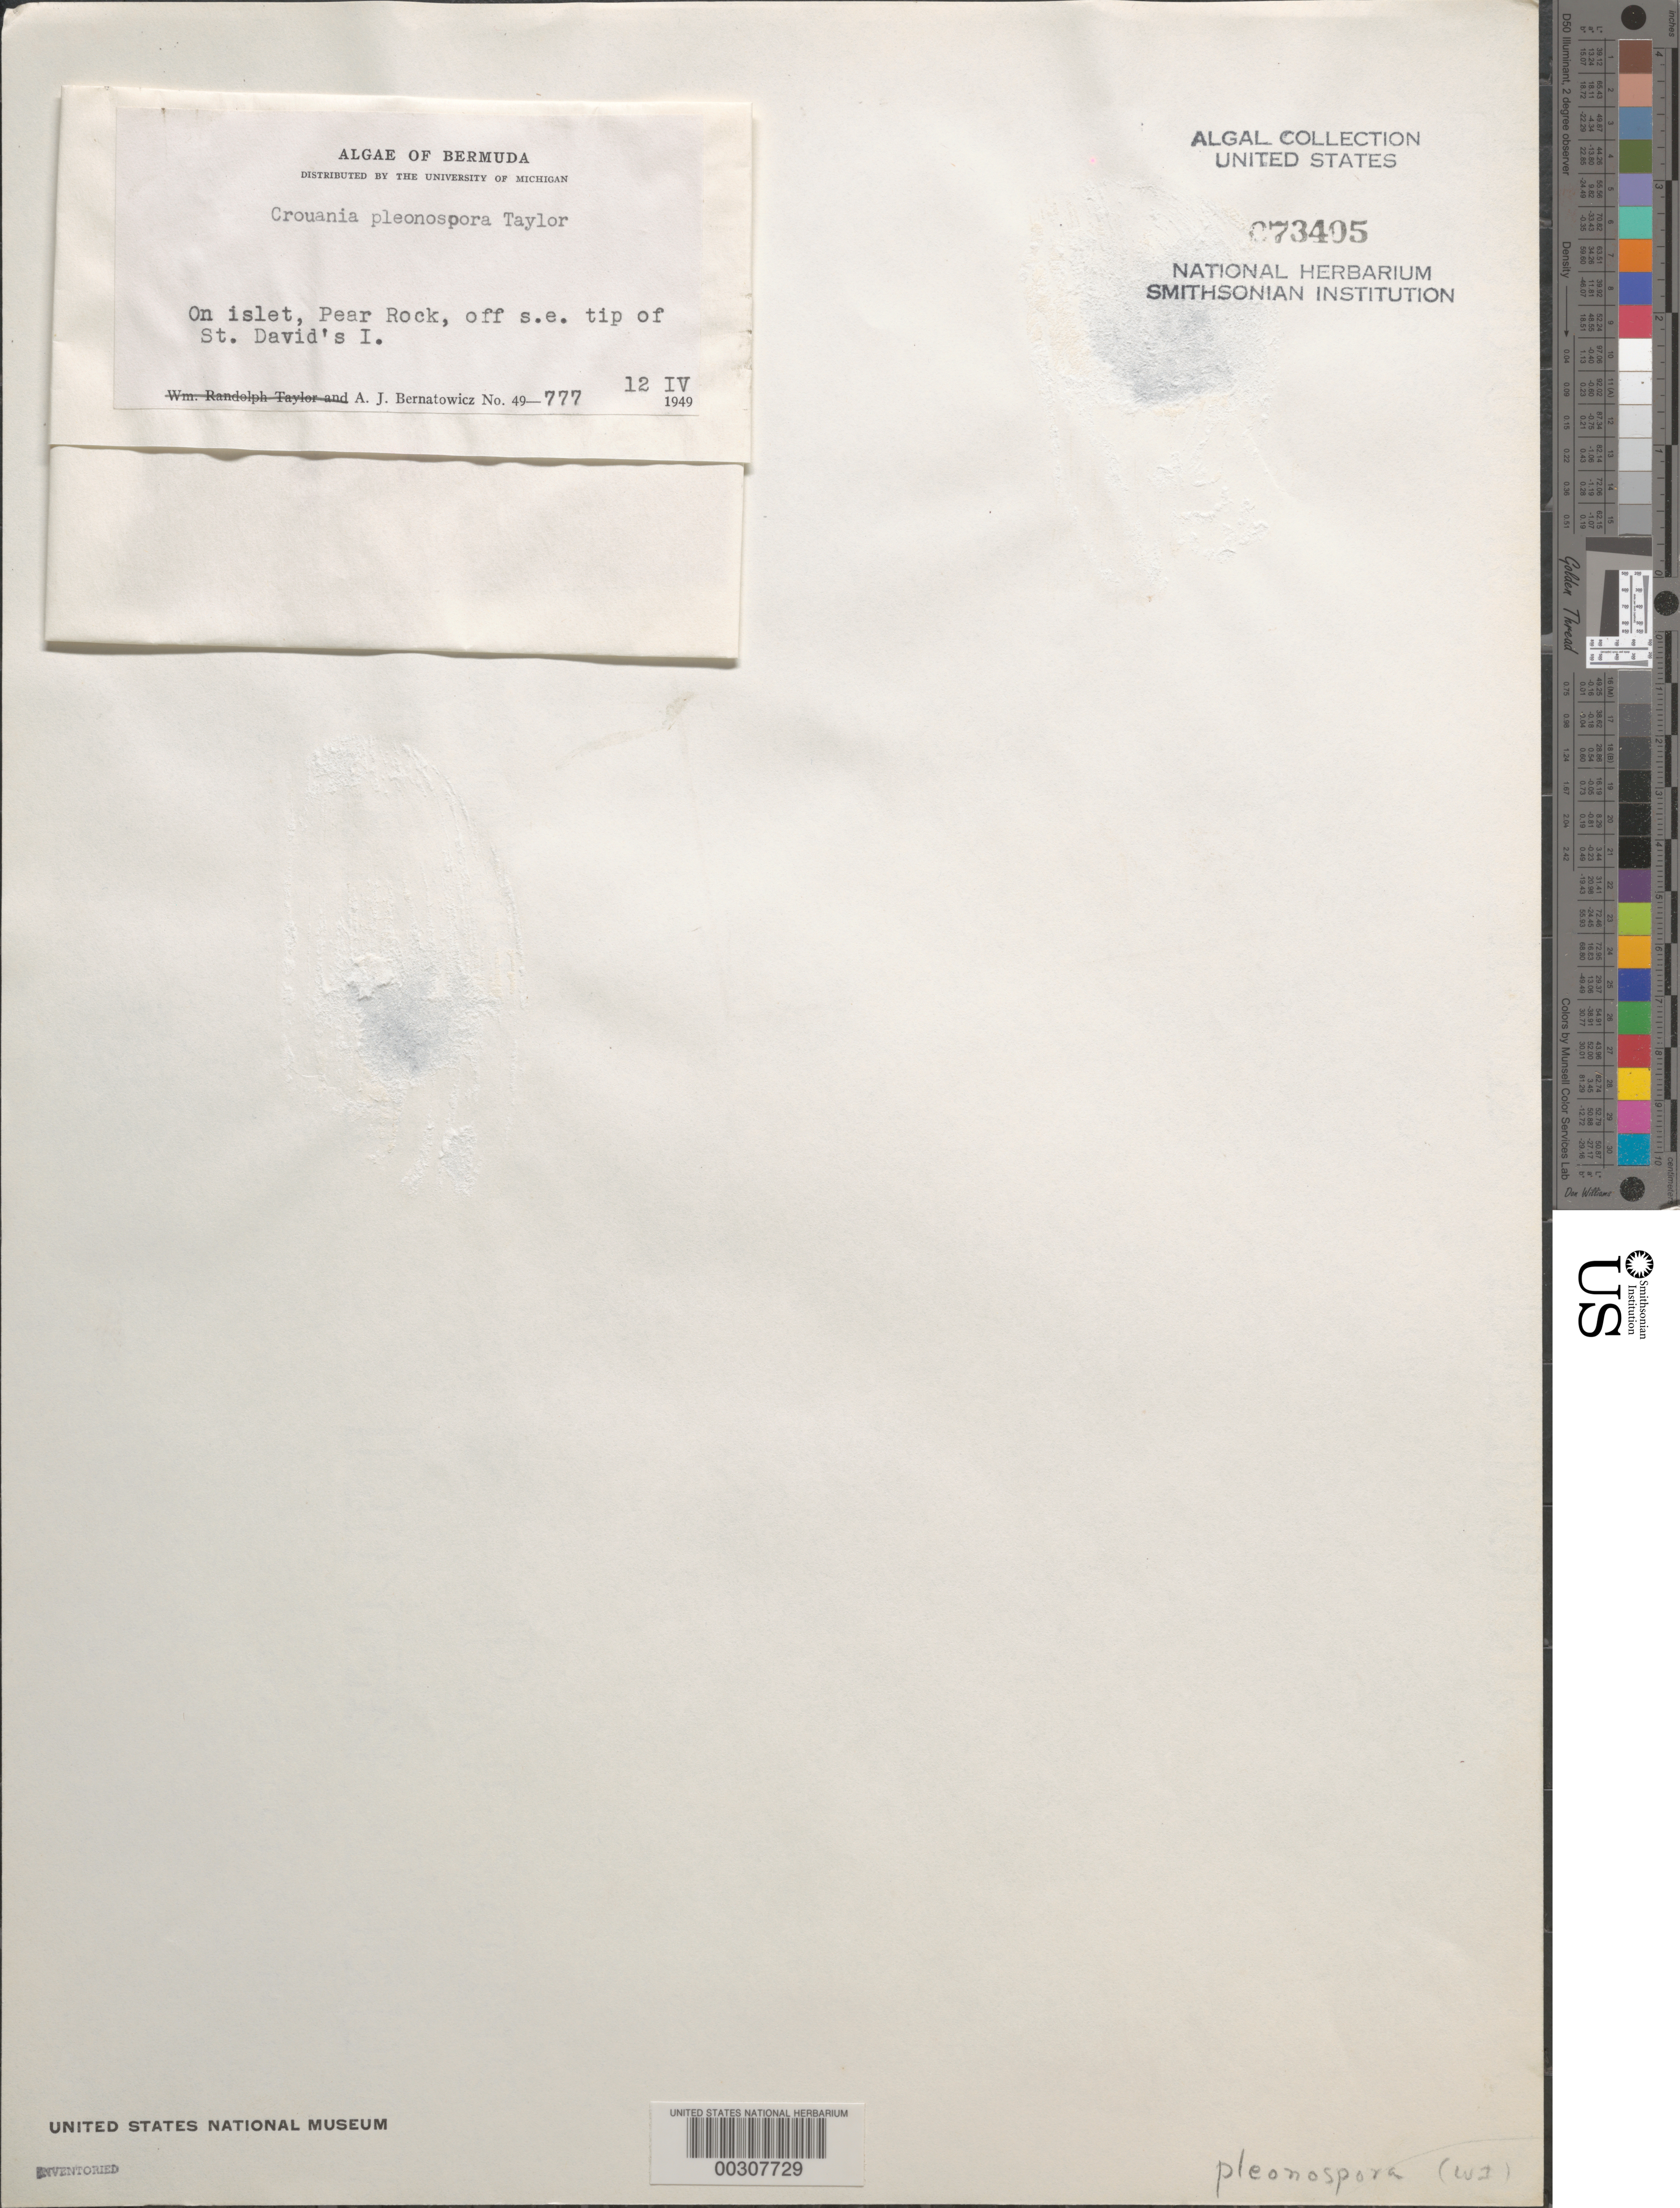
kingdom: Plantae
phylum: Rhodophyta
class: Florideophyceae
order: Ceramiales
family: Callithamniaceae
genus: Crouania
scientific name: Crouania pleonospora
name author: W.R. Taylor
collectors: A. Bernatowicz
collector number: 49-777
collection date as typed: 12 Apr 1949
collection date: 1949-04-12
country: Bermuda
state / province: Saint George's (parish)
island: St. David's Island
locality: Islet, Pear Rock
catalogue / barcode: US 73405